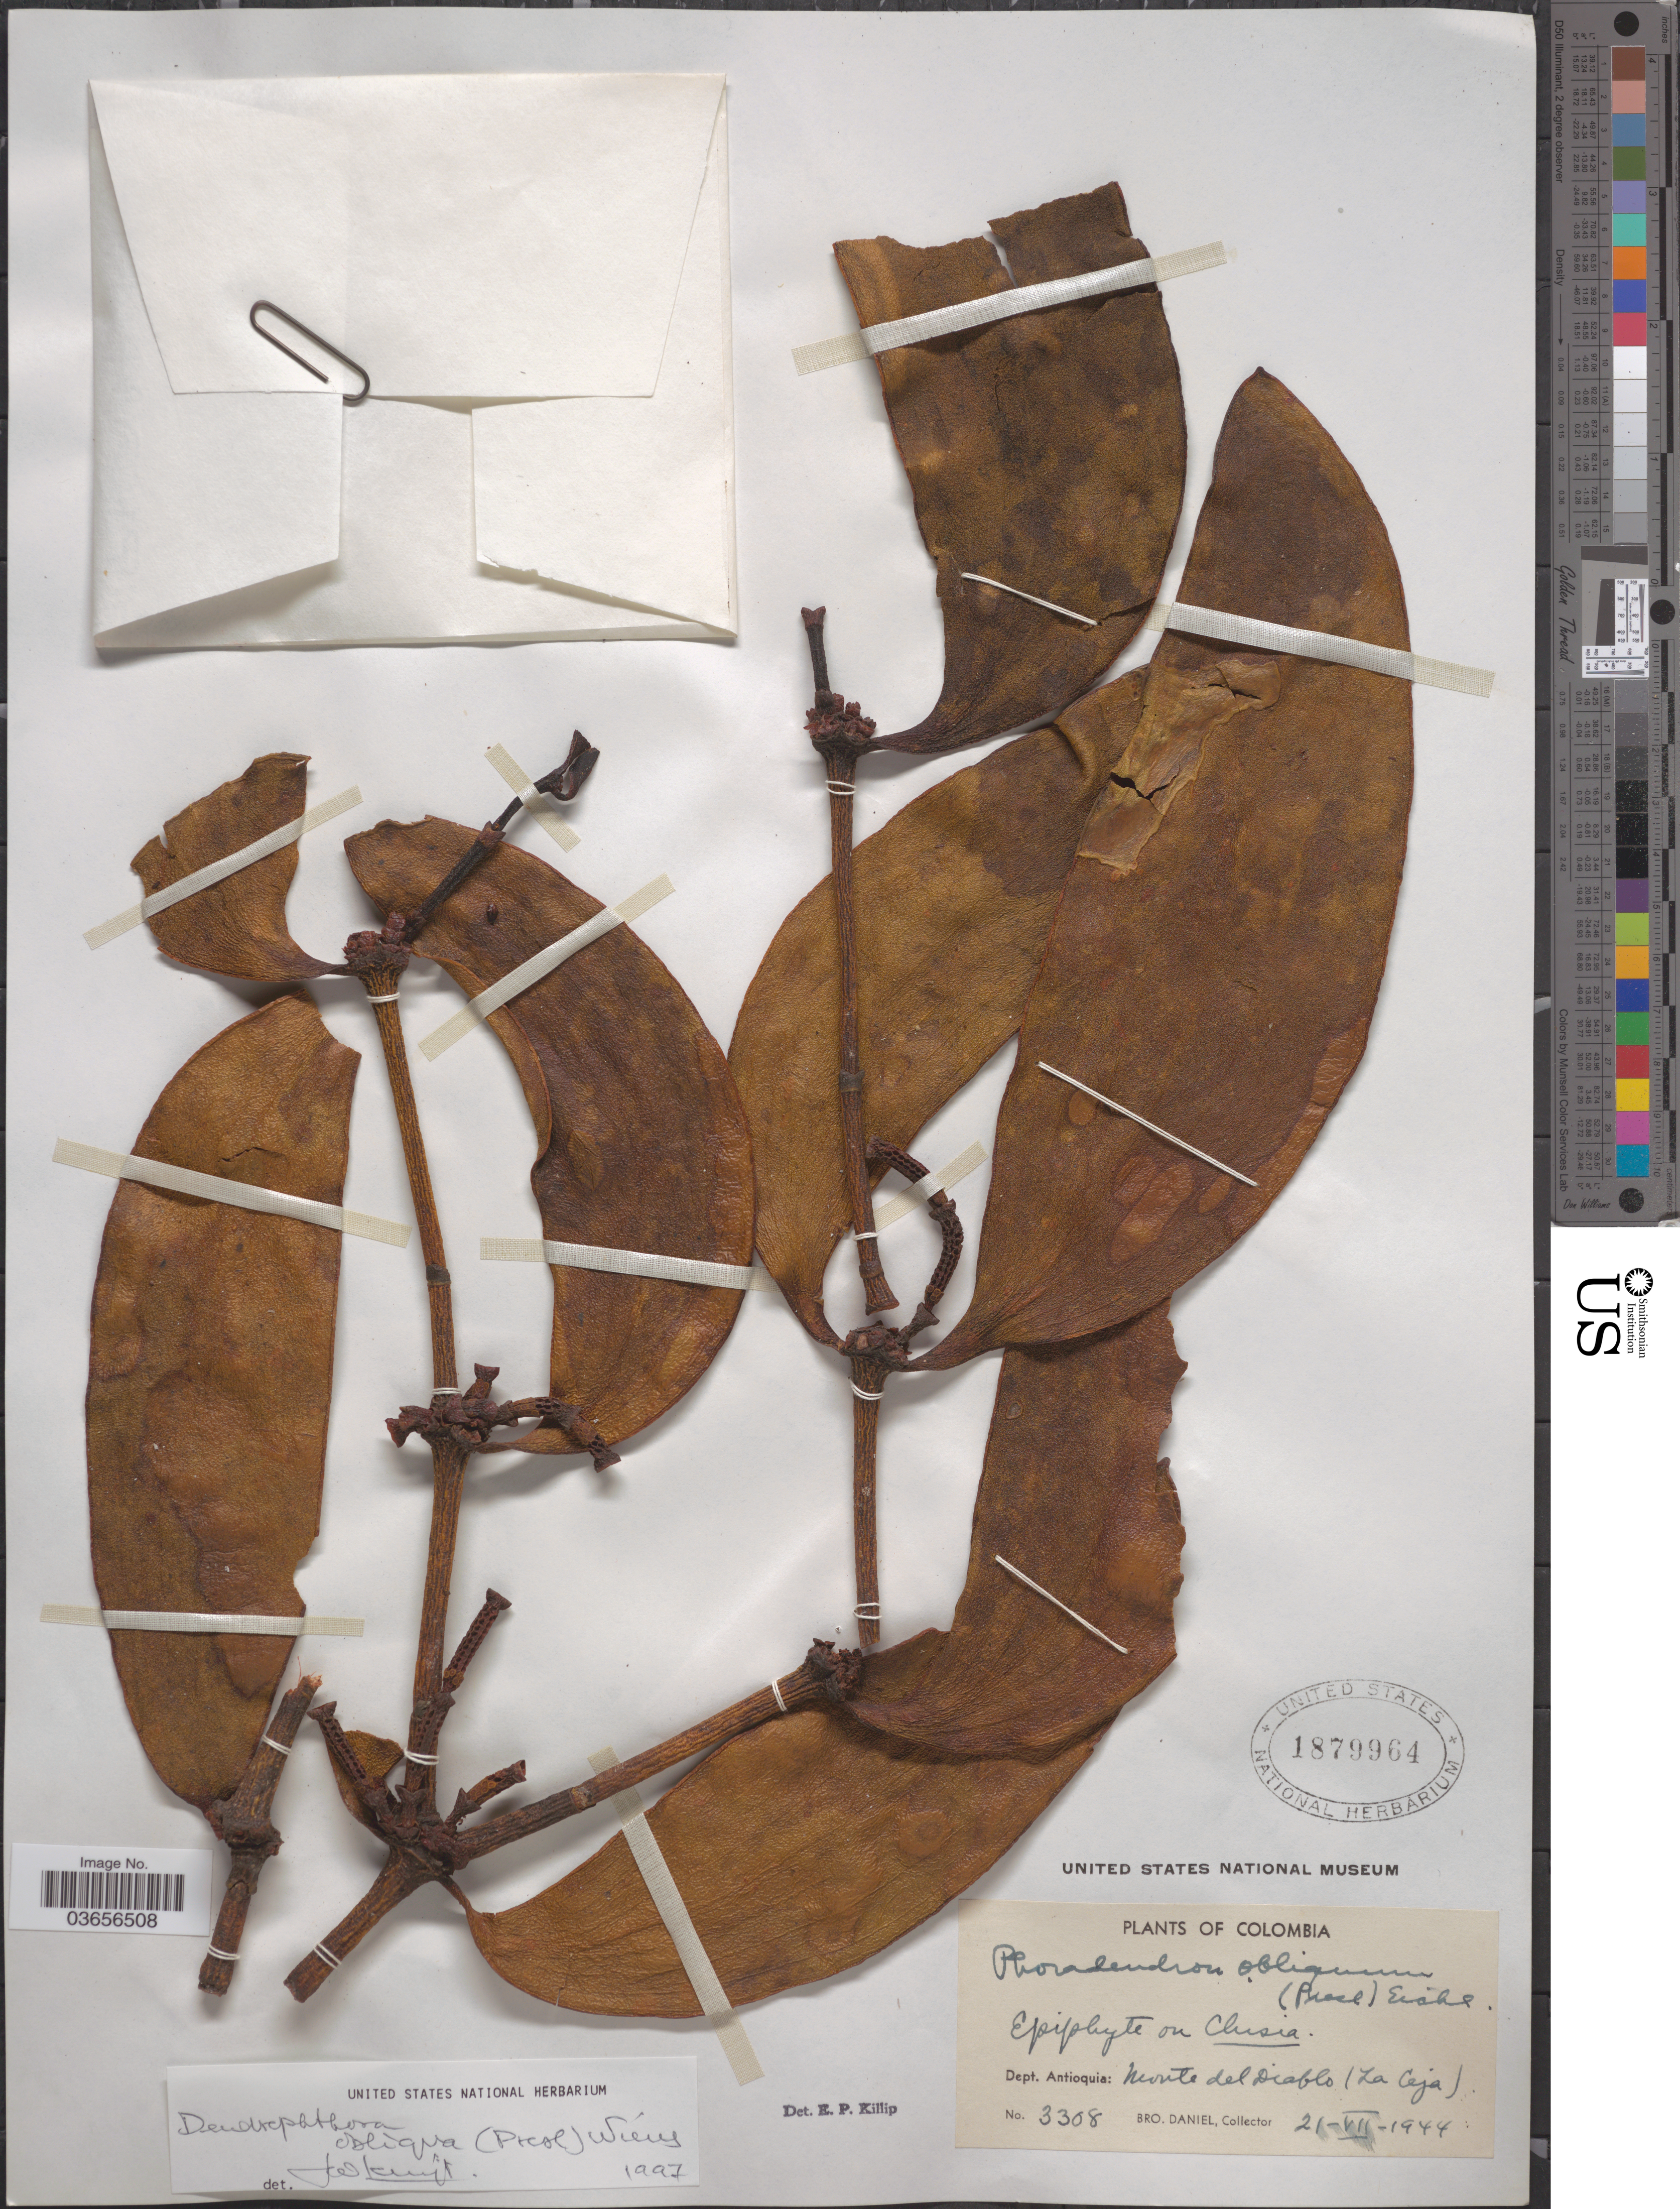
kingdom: Plantae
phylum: Tracheophyta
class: Magnoliopsida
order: Santalales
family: Viscaceae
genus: Dendrophthora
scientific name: Dendrophthora obliqua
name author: (C. Presl) Wiens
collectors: Bro. Daniel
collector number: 3308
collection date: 1944-07-21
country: Colombia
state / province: Antioquia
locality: Dept. Antioquia: Monte del Diablo (La Ceja).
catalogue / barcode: US 1879964